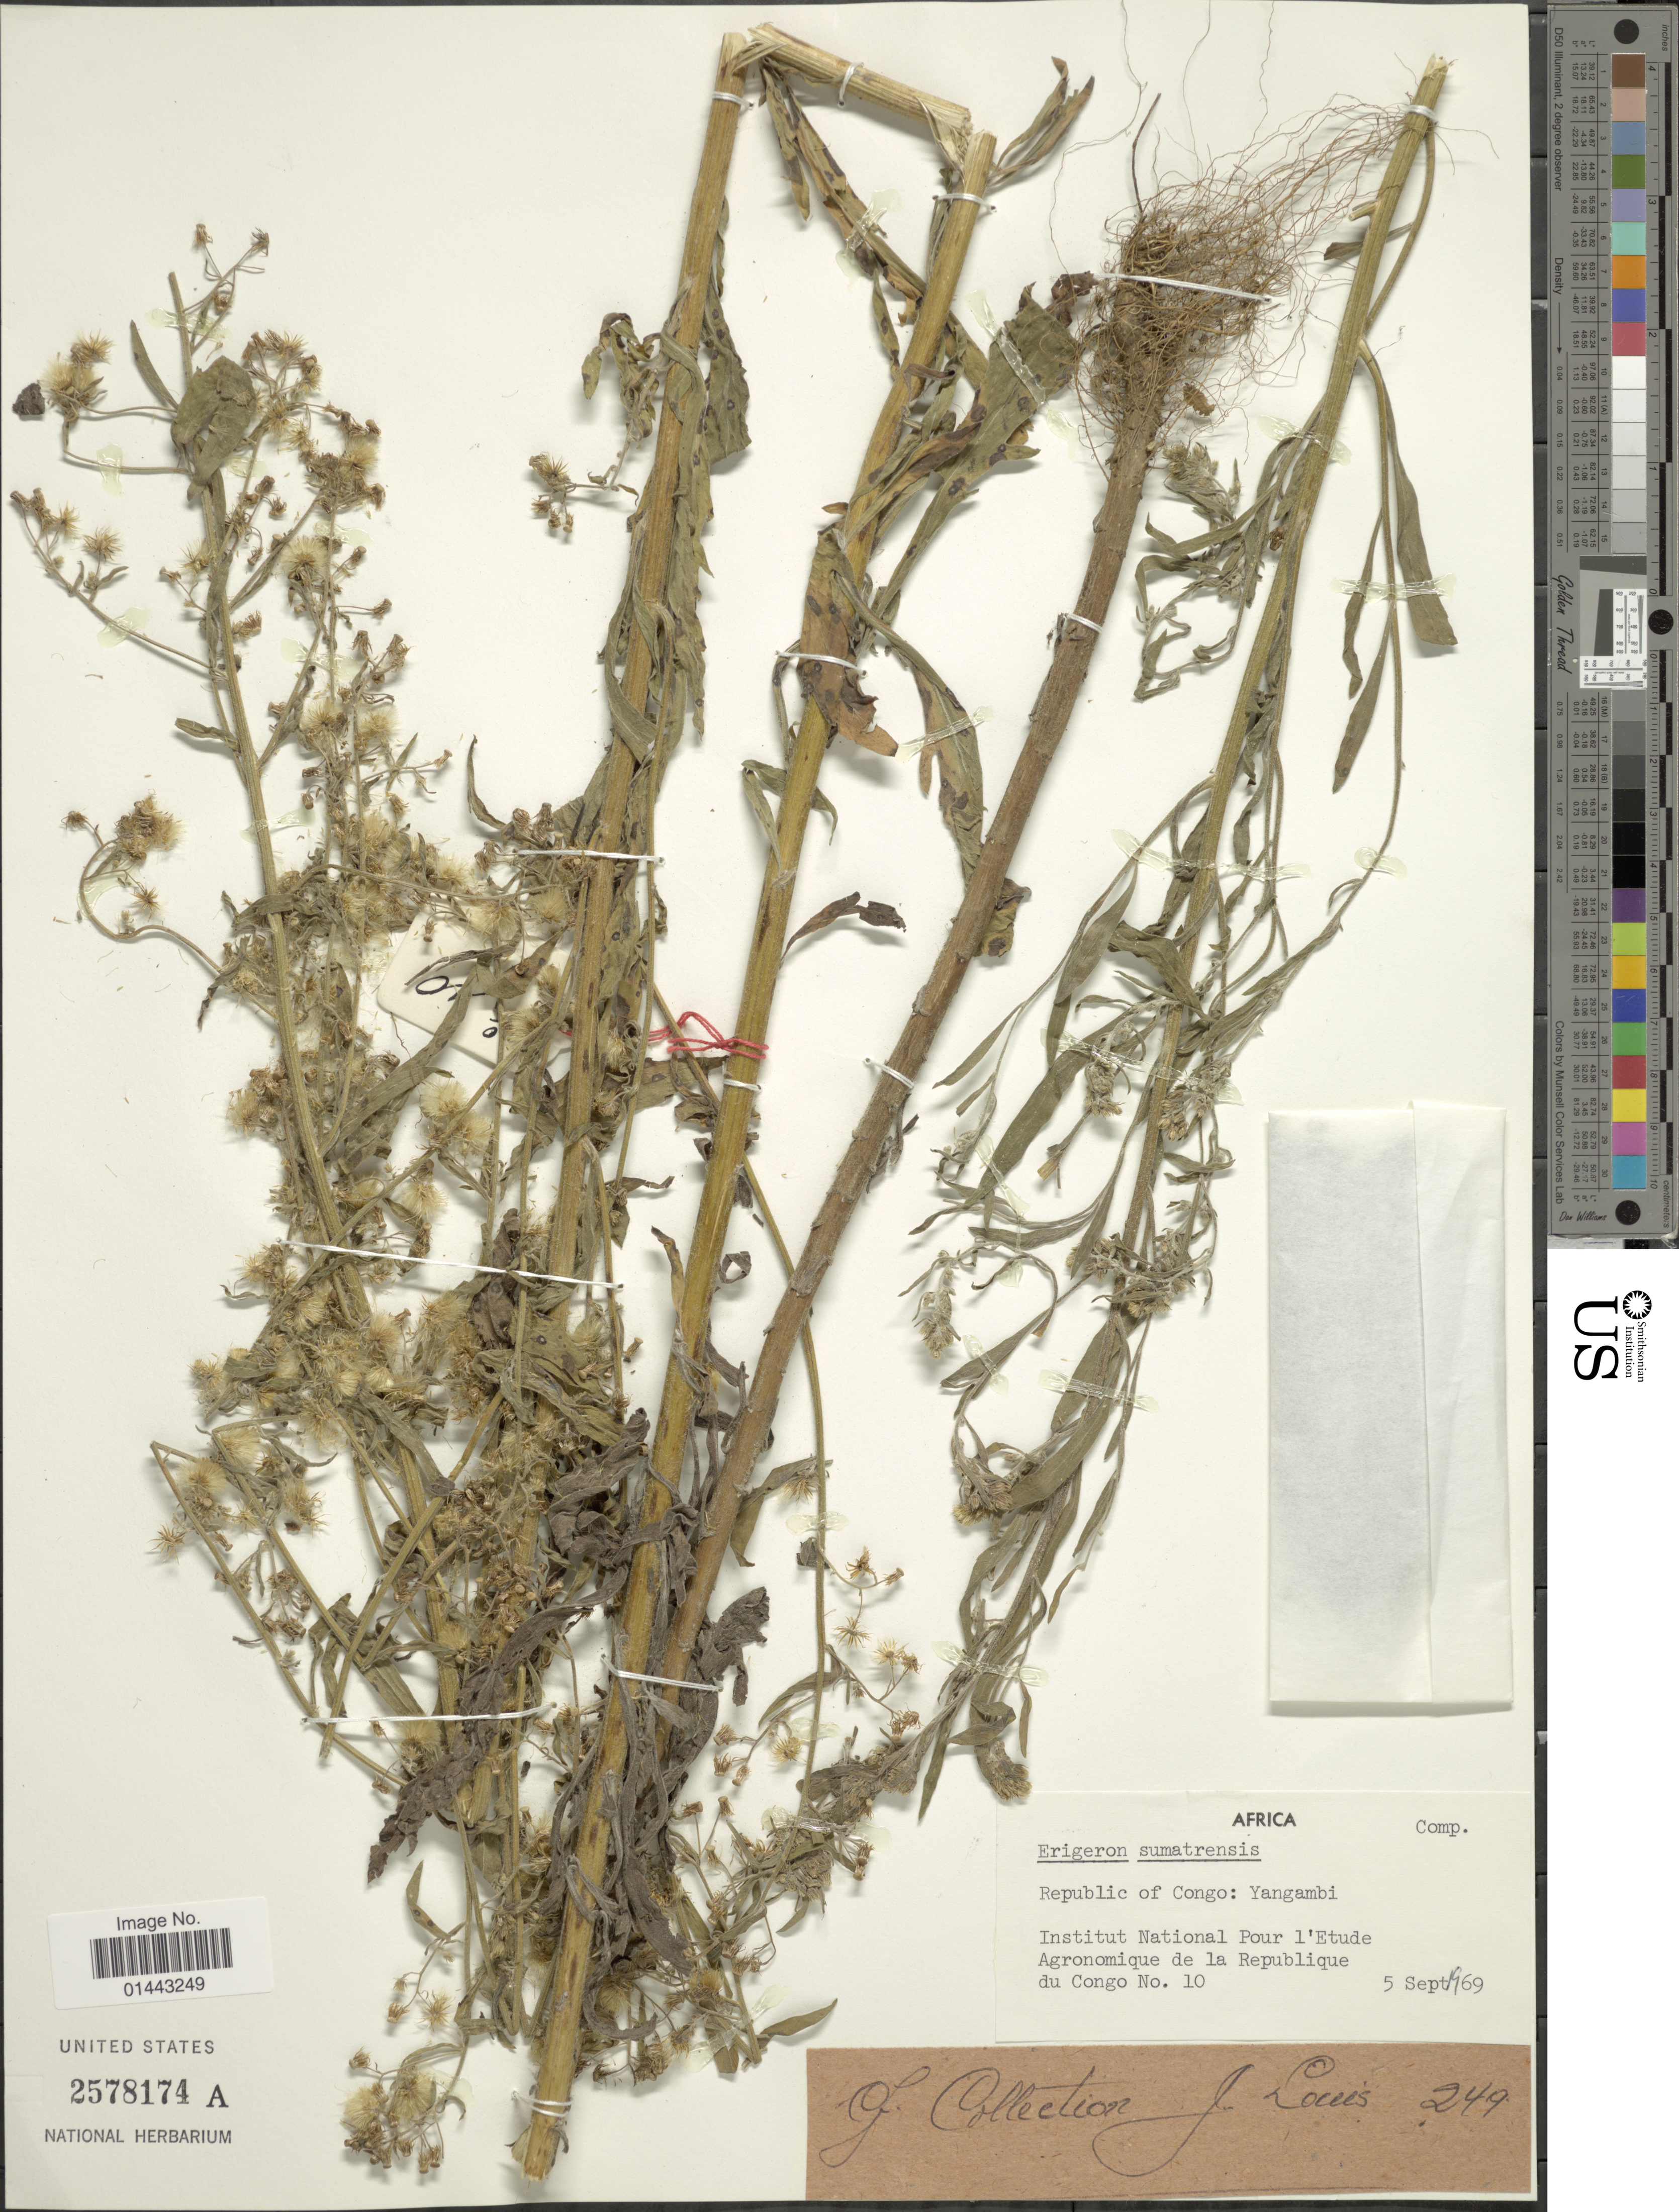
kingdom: Plantae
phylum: Tracheophyta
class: Magnoliopsida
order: Asterales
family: Asteraceae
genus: Erigeron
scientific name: Erigeron sumatrensis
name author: Retz.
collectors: J. Louis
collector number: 249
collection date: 1969-09-05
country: Congo, Republic of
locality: Yangambi, Institut National Pour l'Etude Agronomique de la Republique du Congo.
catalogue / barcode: US 2578174A